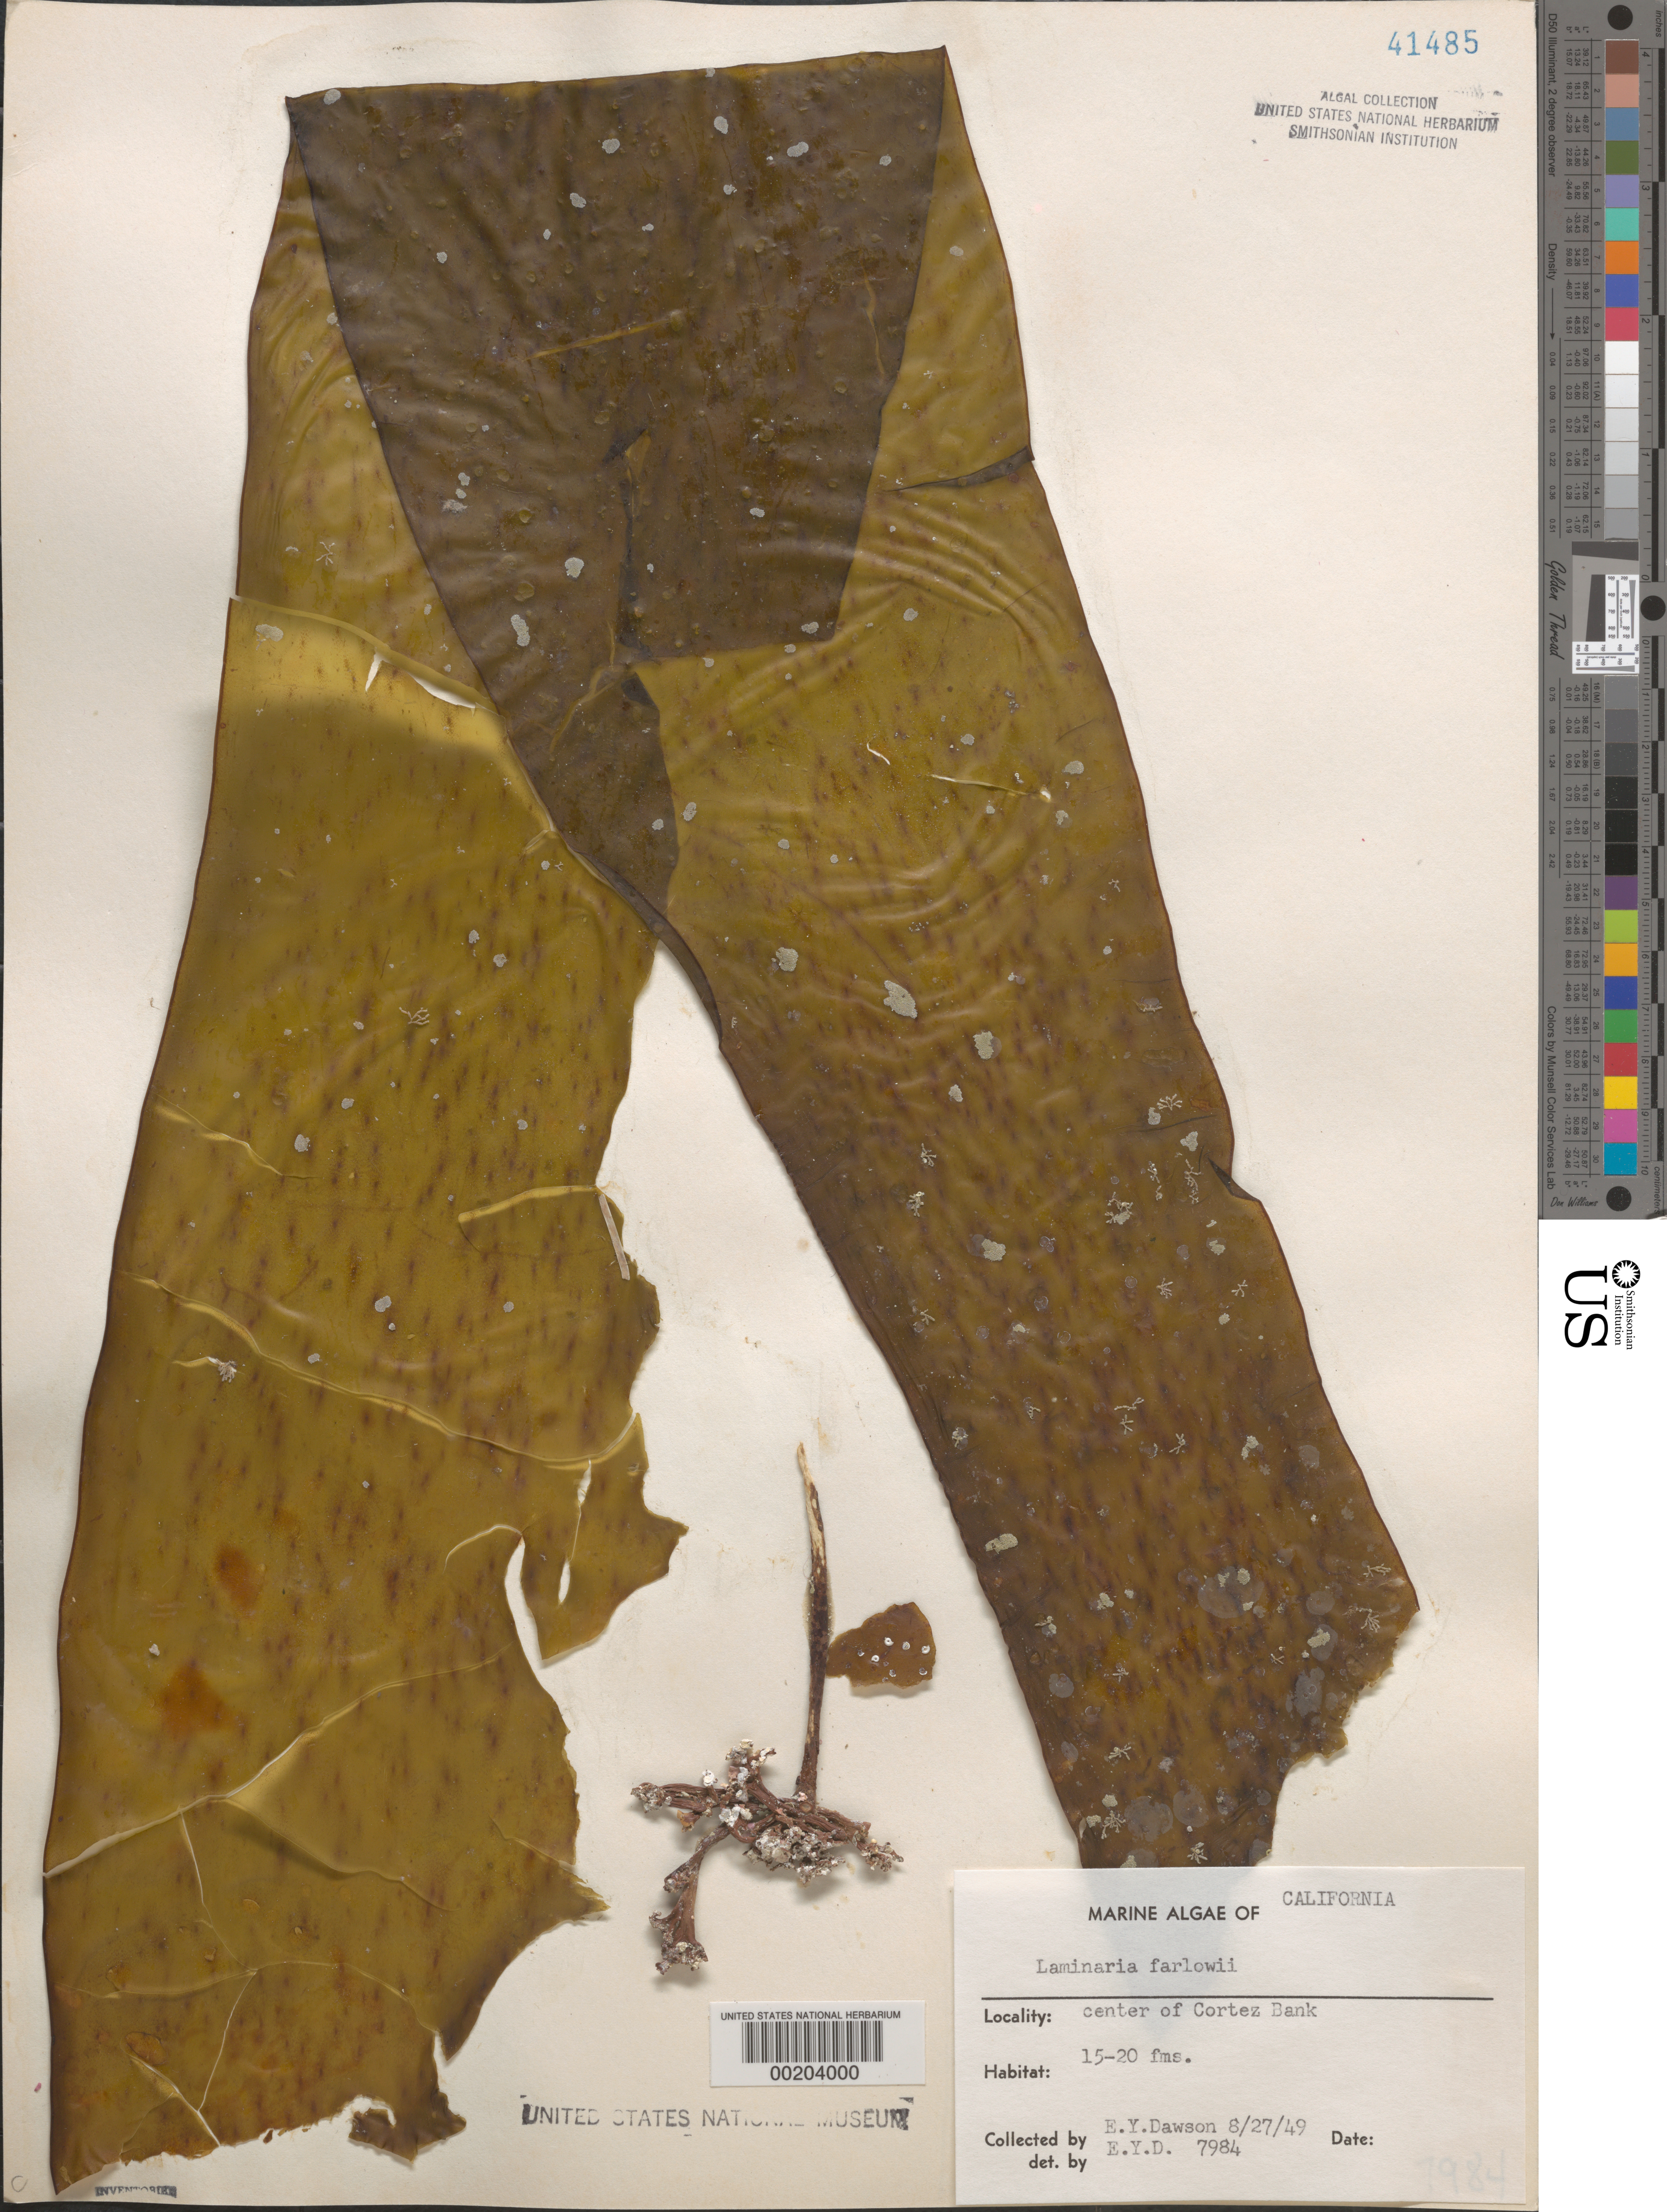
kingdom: Chromista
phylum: Ochrophyta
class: Phaeophyceae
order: Laminariales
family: Laminariaceae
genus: Laminaria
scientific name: Laminaria farlowii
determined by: Dawson, E. Y.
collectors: E. Y. Dawson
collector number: EYD 7984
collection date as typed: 27 Aug 1949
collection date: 1949-08-27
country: United States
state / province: California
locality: Cortes Bank (Cortez Bank)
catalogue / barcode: US 41485